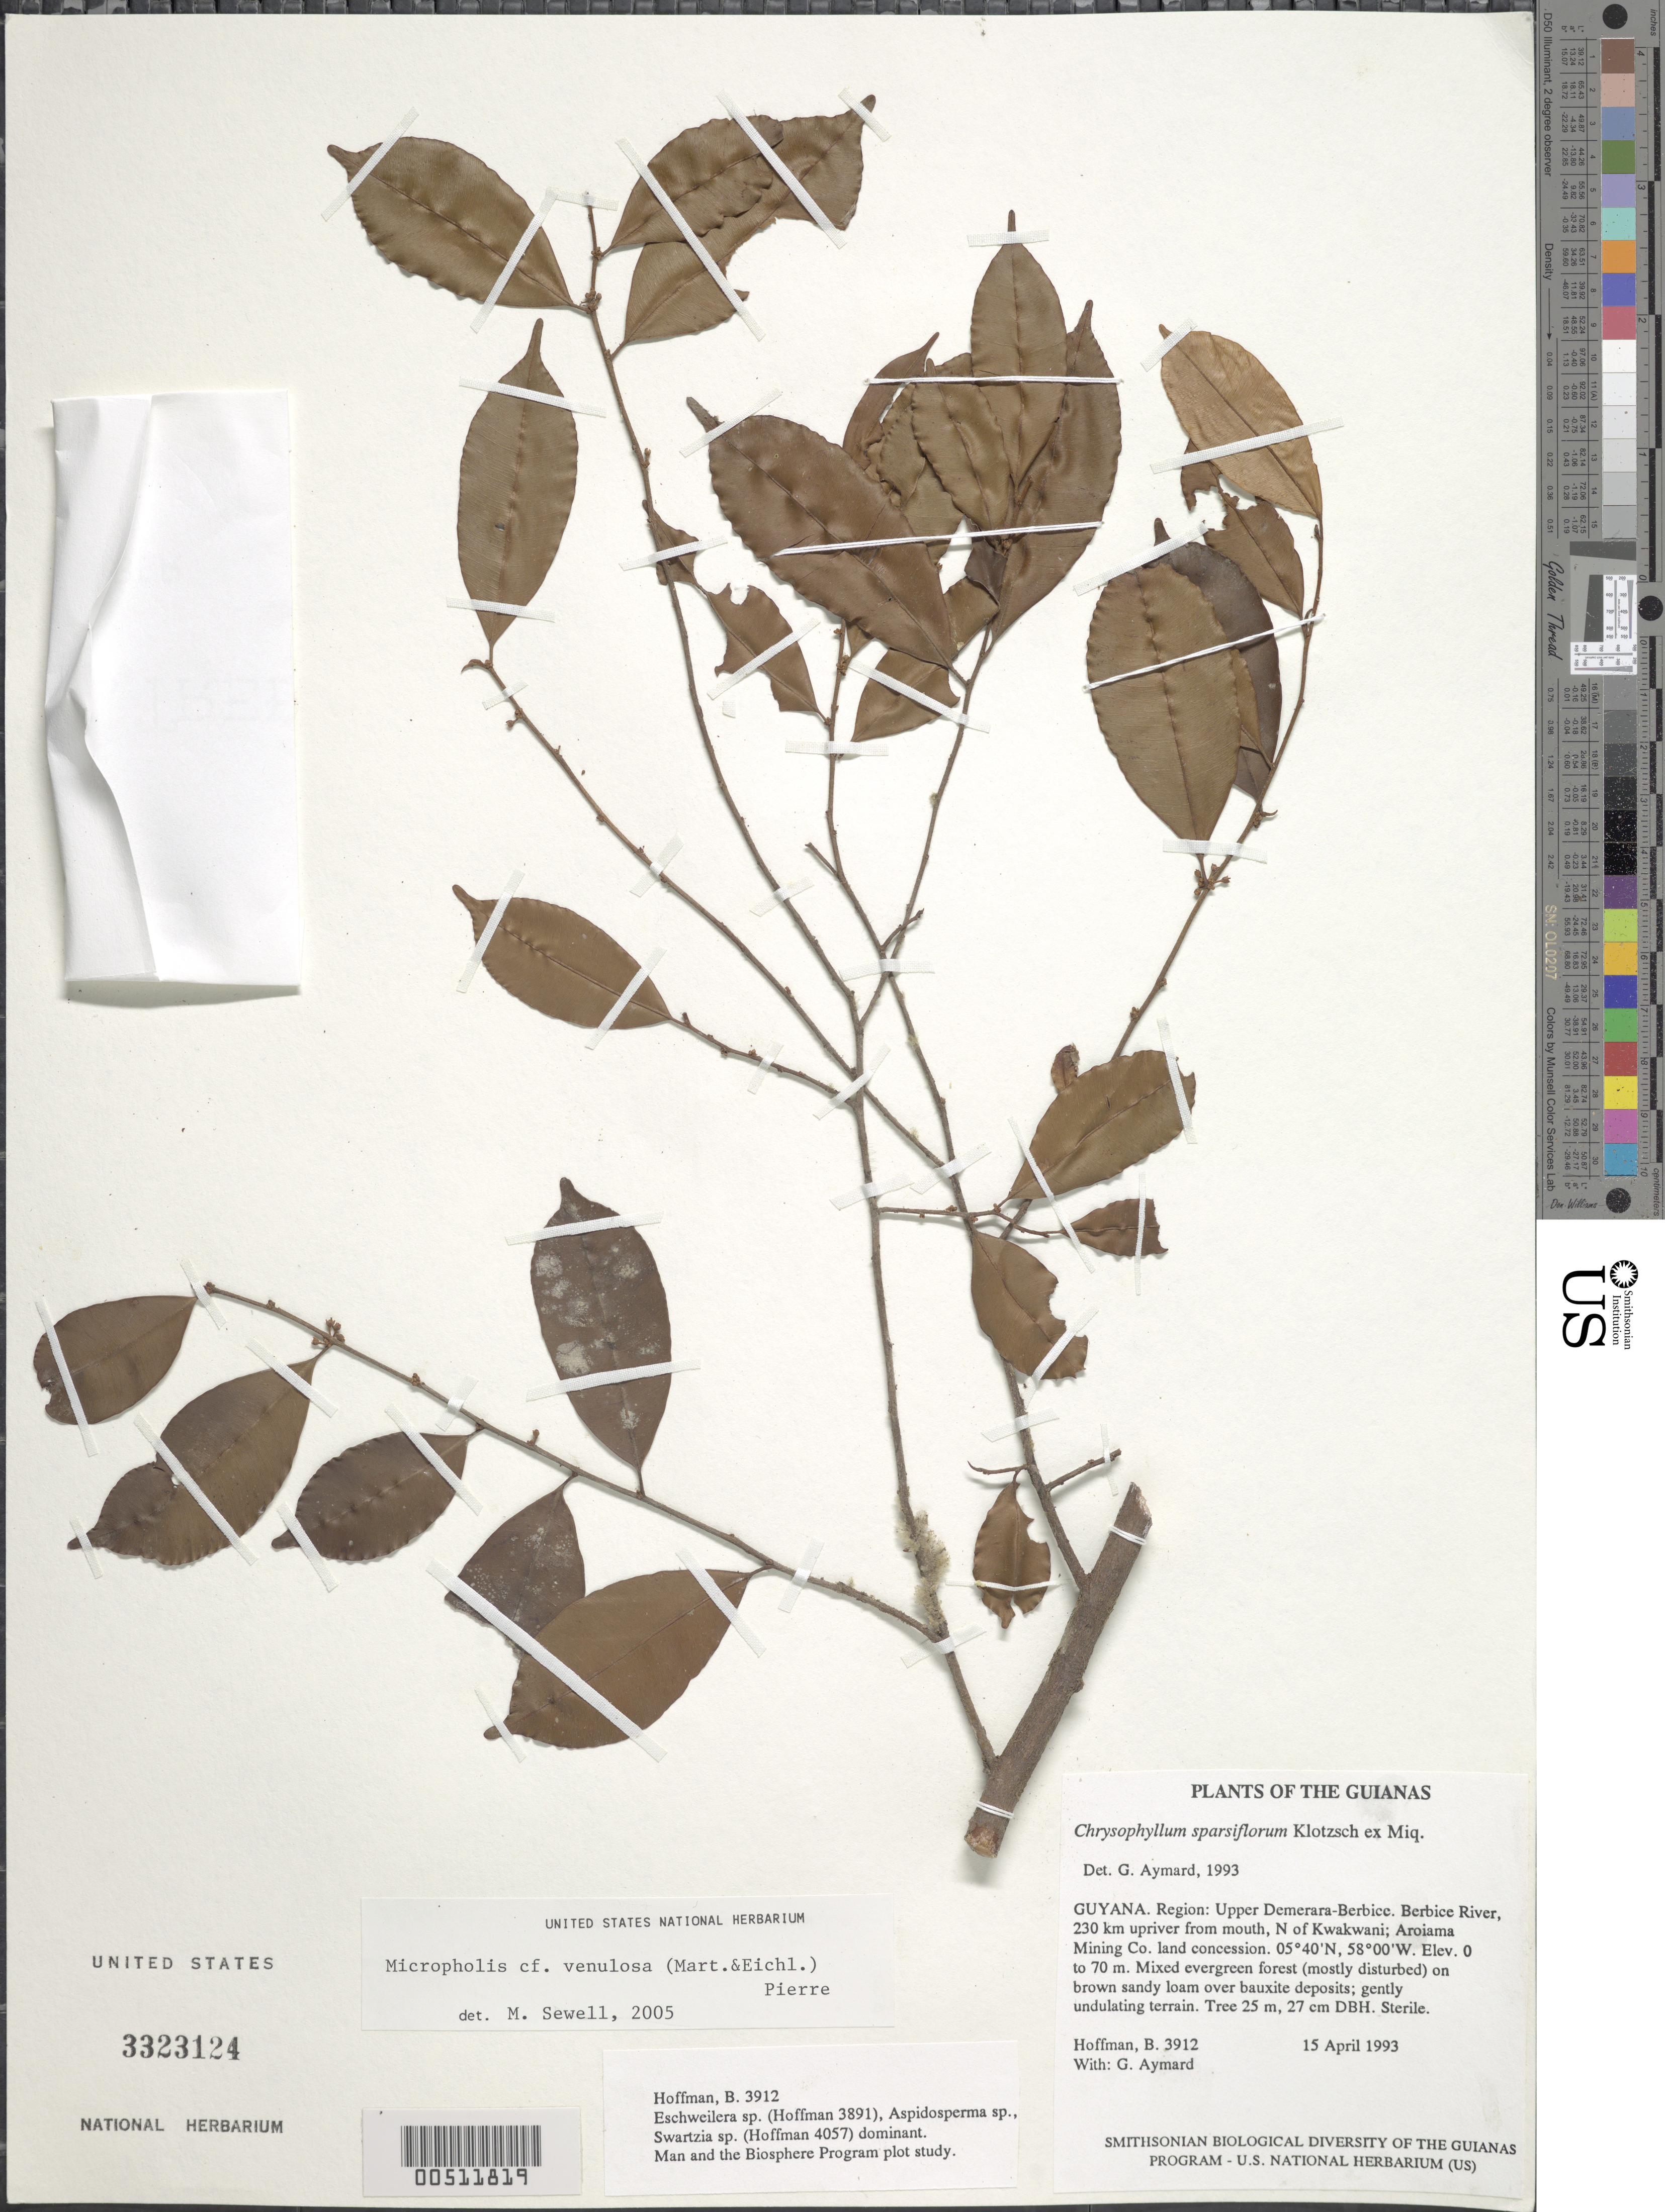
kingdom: Plantae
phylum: Tracheophyta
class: Magnoliopsida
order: Ericales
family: Sapotaceae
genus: Micropholis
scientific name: Micropholis venulosa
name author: (Mart. & Eichler) Pierre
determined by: Sewell, M.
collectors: B. Hoffman & G. A. Aymard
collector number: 3912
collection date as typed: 15 April 1993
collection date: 1993-04-15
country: Guyana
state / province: U. Demerara-Berbice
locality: Berbice River, 230 km upriver from mouth, N of Kwakwani; Aroiama Mining Co. land concession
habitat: Mixed evergreen forest (mostly disturbed) on brown sandy loam over bauxite deposits; gently undulating terrain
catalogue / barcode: US 3323124